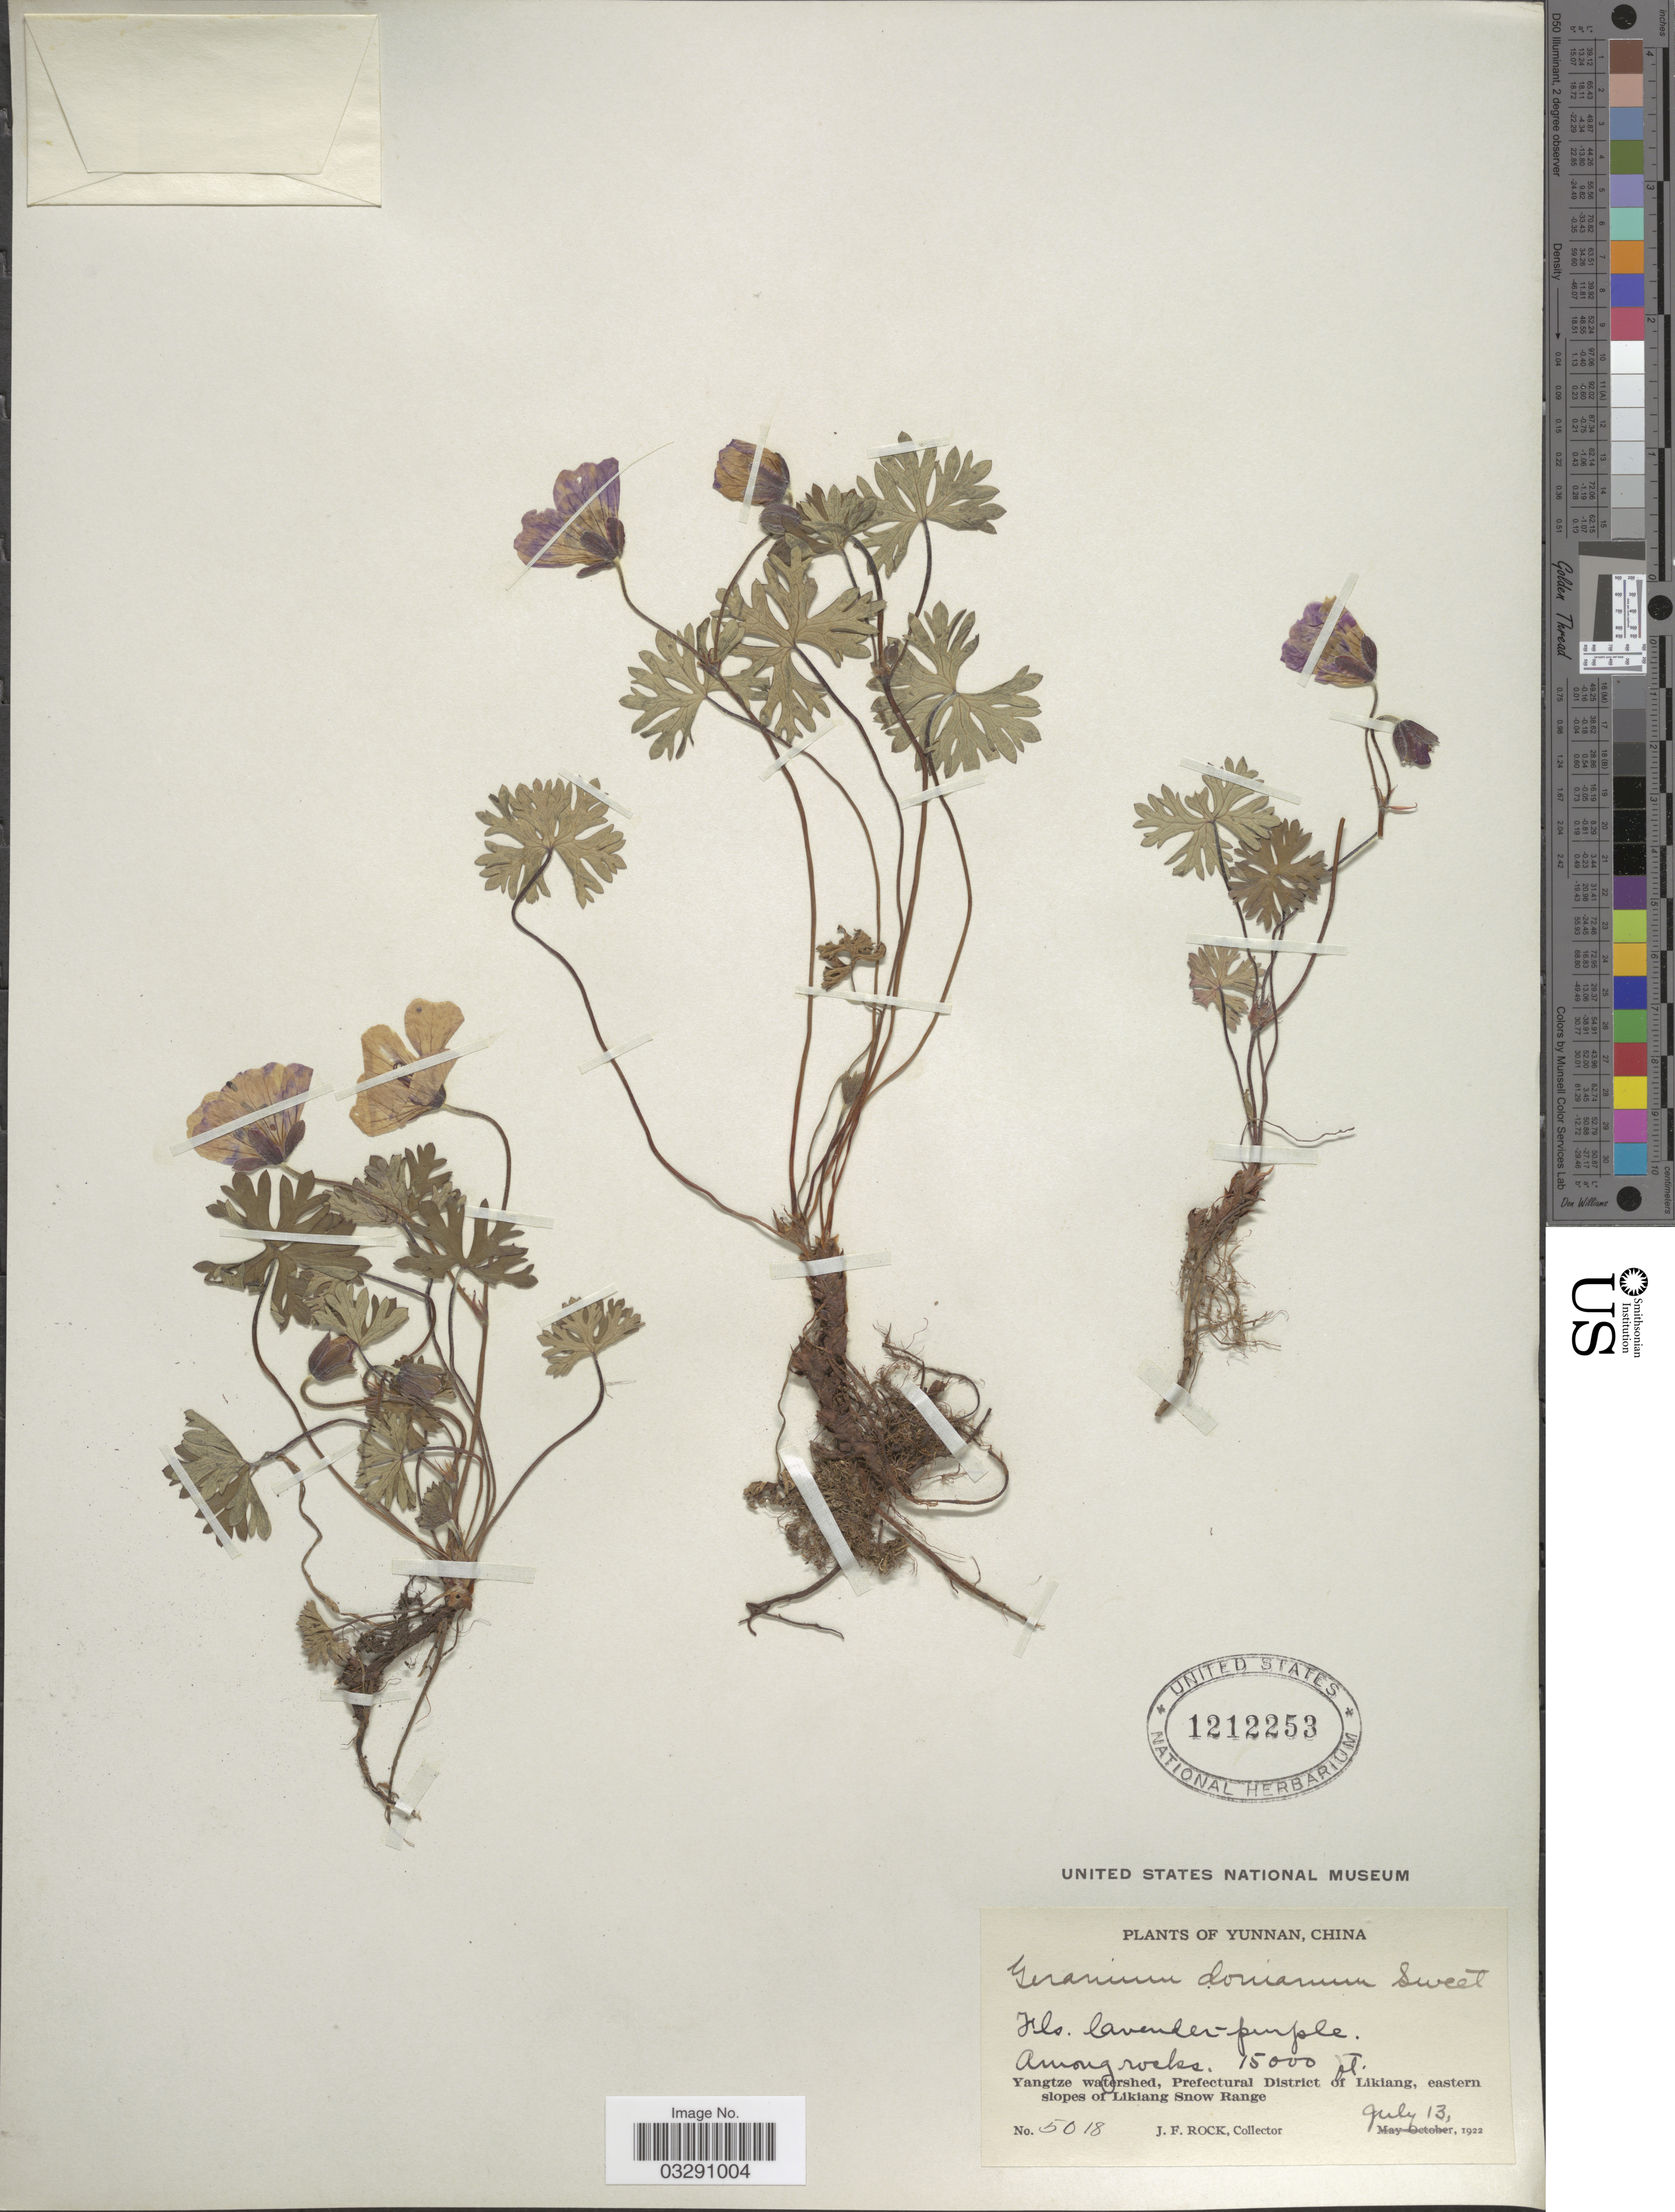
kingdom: Plantae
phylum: Tracheophyta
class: Magnoliopsida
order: Geraniales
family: Geraniaceae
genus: Geranium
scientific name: Geranium donianum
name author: Sweet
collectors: J. Rock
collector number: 5018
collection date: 1922-07-13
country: China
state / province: Yunnan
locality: Yangtze watershed, Prefectural District of Likiang, eastern slopes of Likiang Snow Range.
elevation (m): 4572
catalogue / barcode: US 1212253